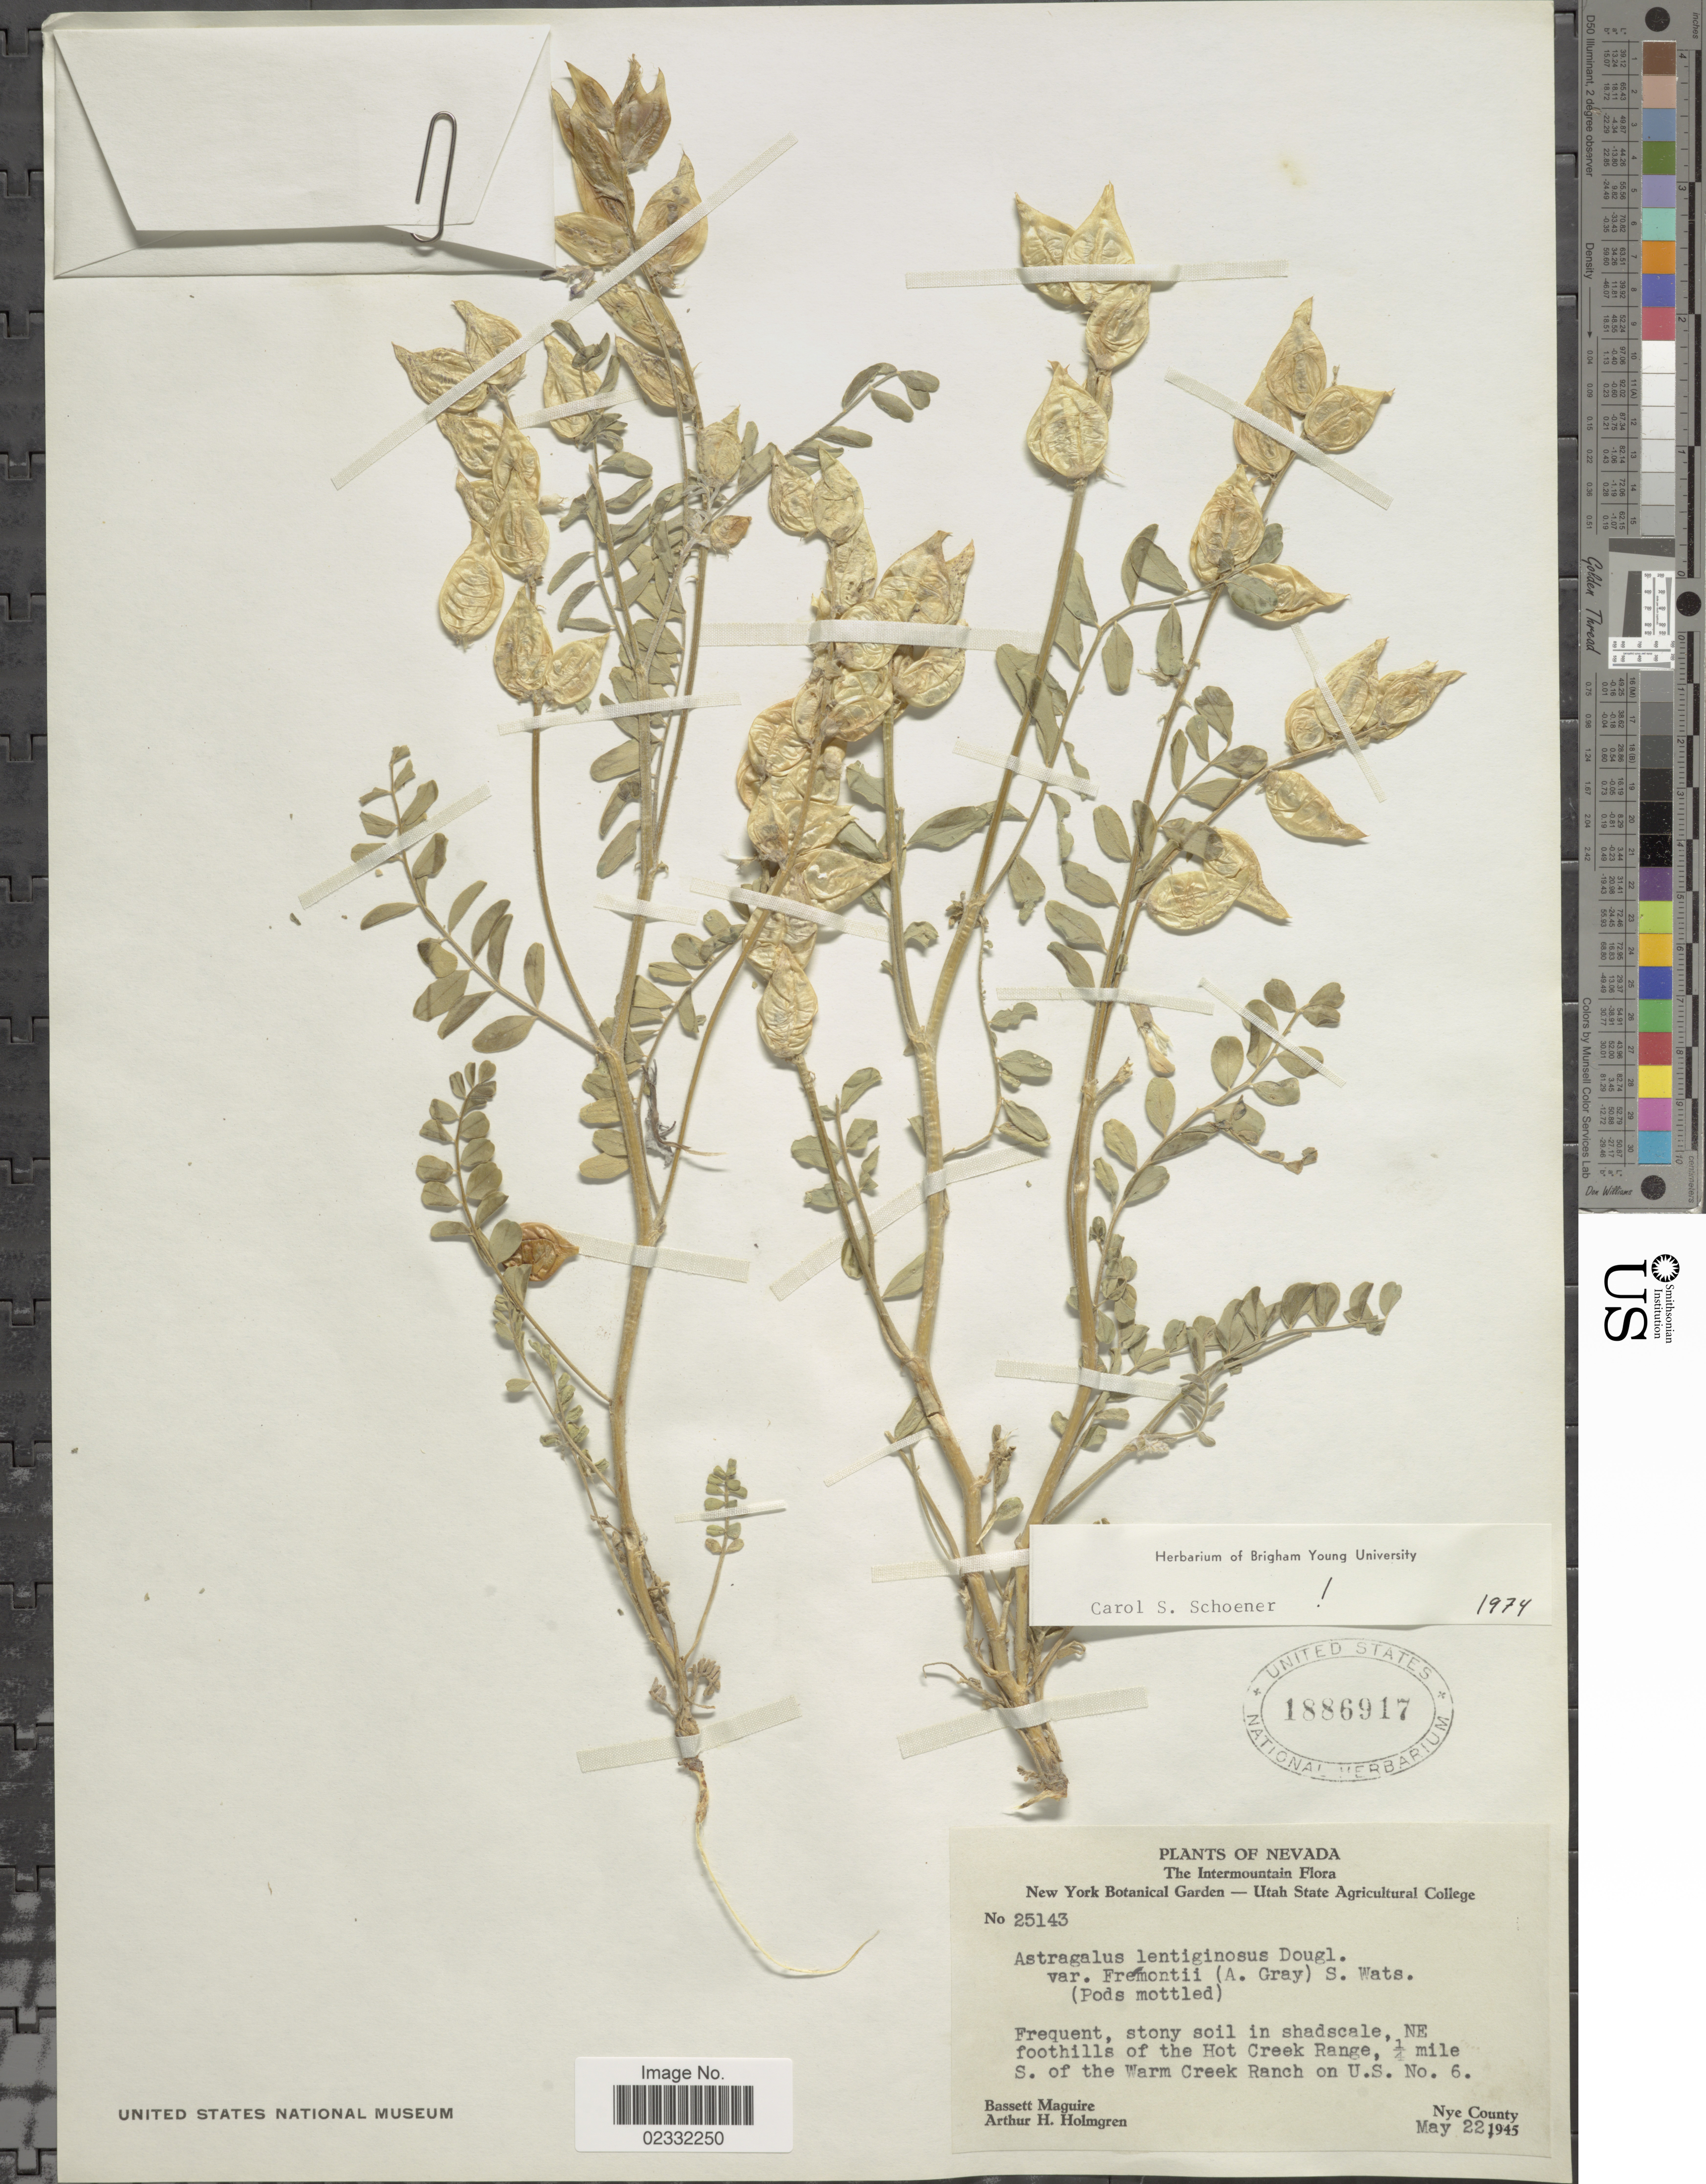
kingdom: Plantae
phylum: Tracheophyta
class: Magnoliopsida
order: Fabales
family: Fabaceae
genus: Astragalus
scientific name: Astragalus lentiginosus var. fremontii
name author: (A. Gray ex Torr.) S. Watson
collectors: B. Maguire & A. H. Holmgren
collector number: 25143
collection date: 1945-05-22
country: United States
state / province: Nevada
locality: The Intermountain, NE foothills of the Creek Range, ¼ mile S. of the Warm Creek Ranch on U.S. No. 6, Nye County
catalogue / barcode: US 1886917